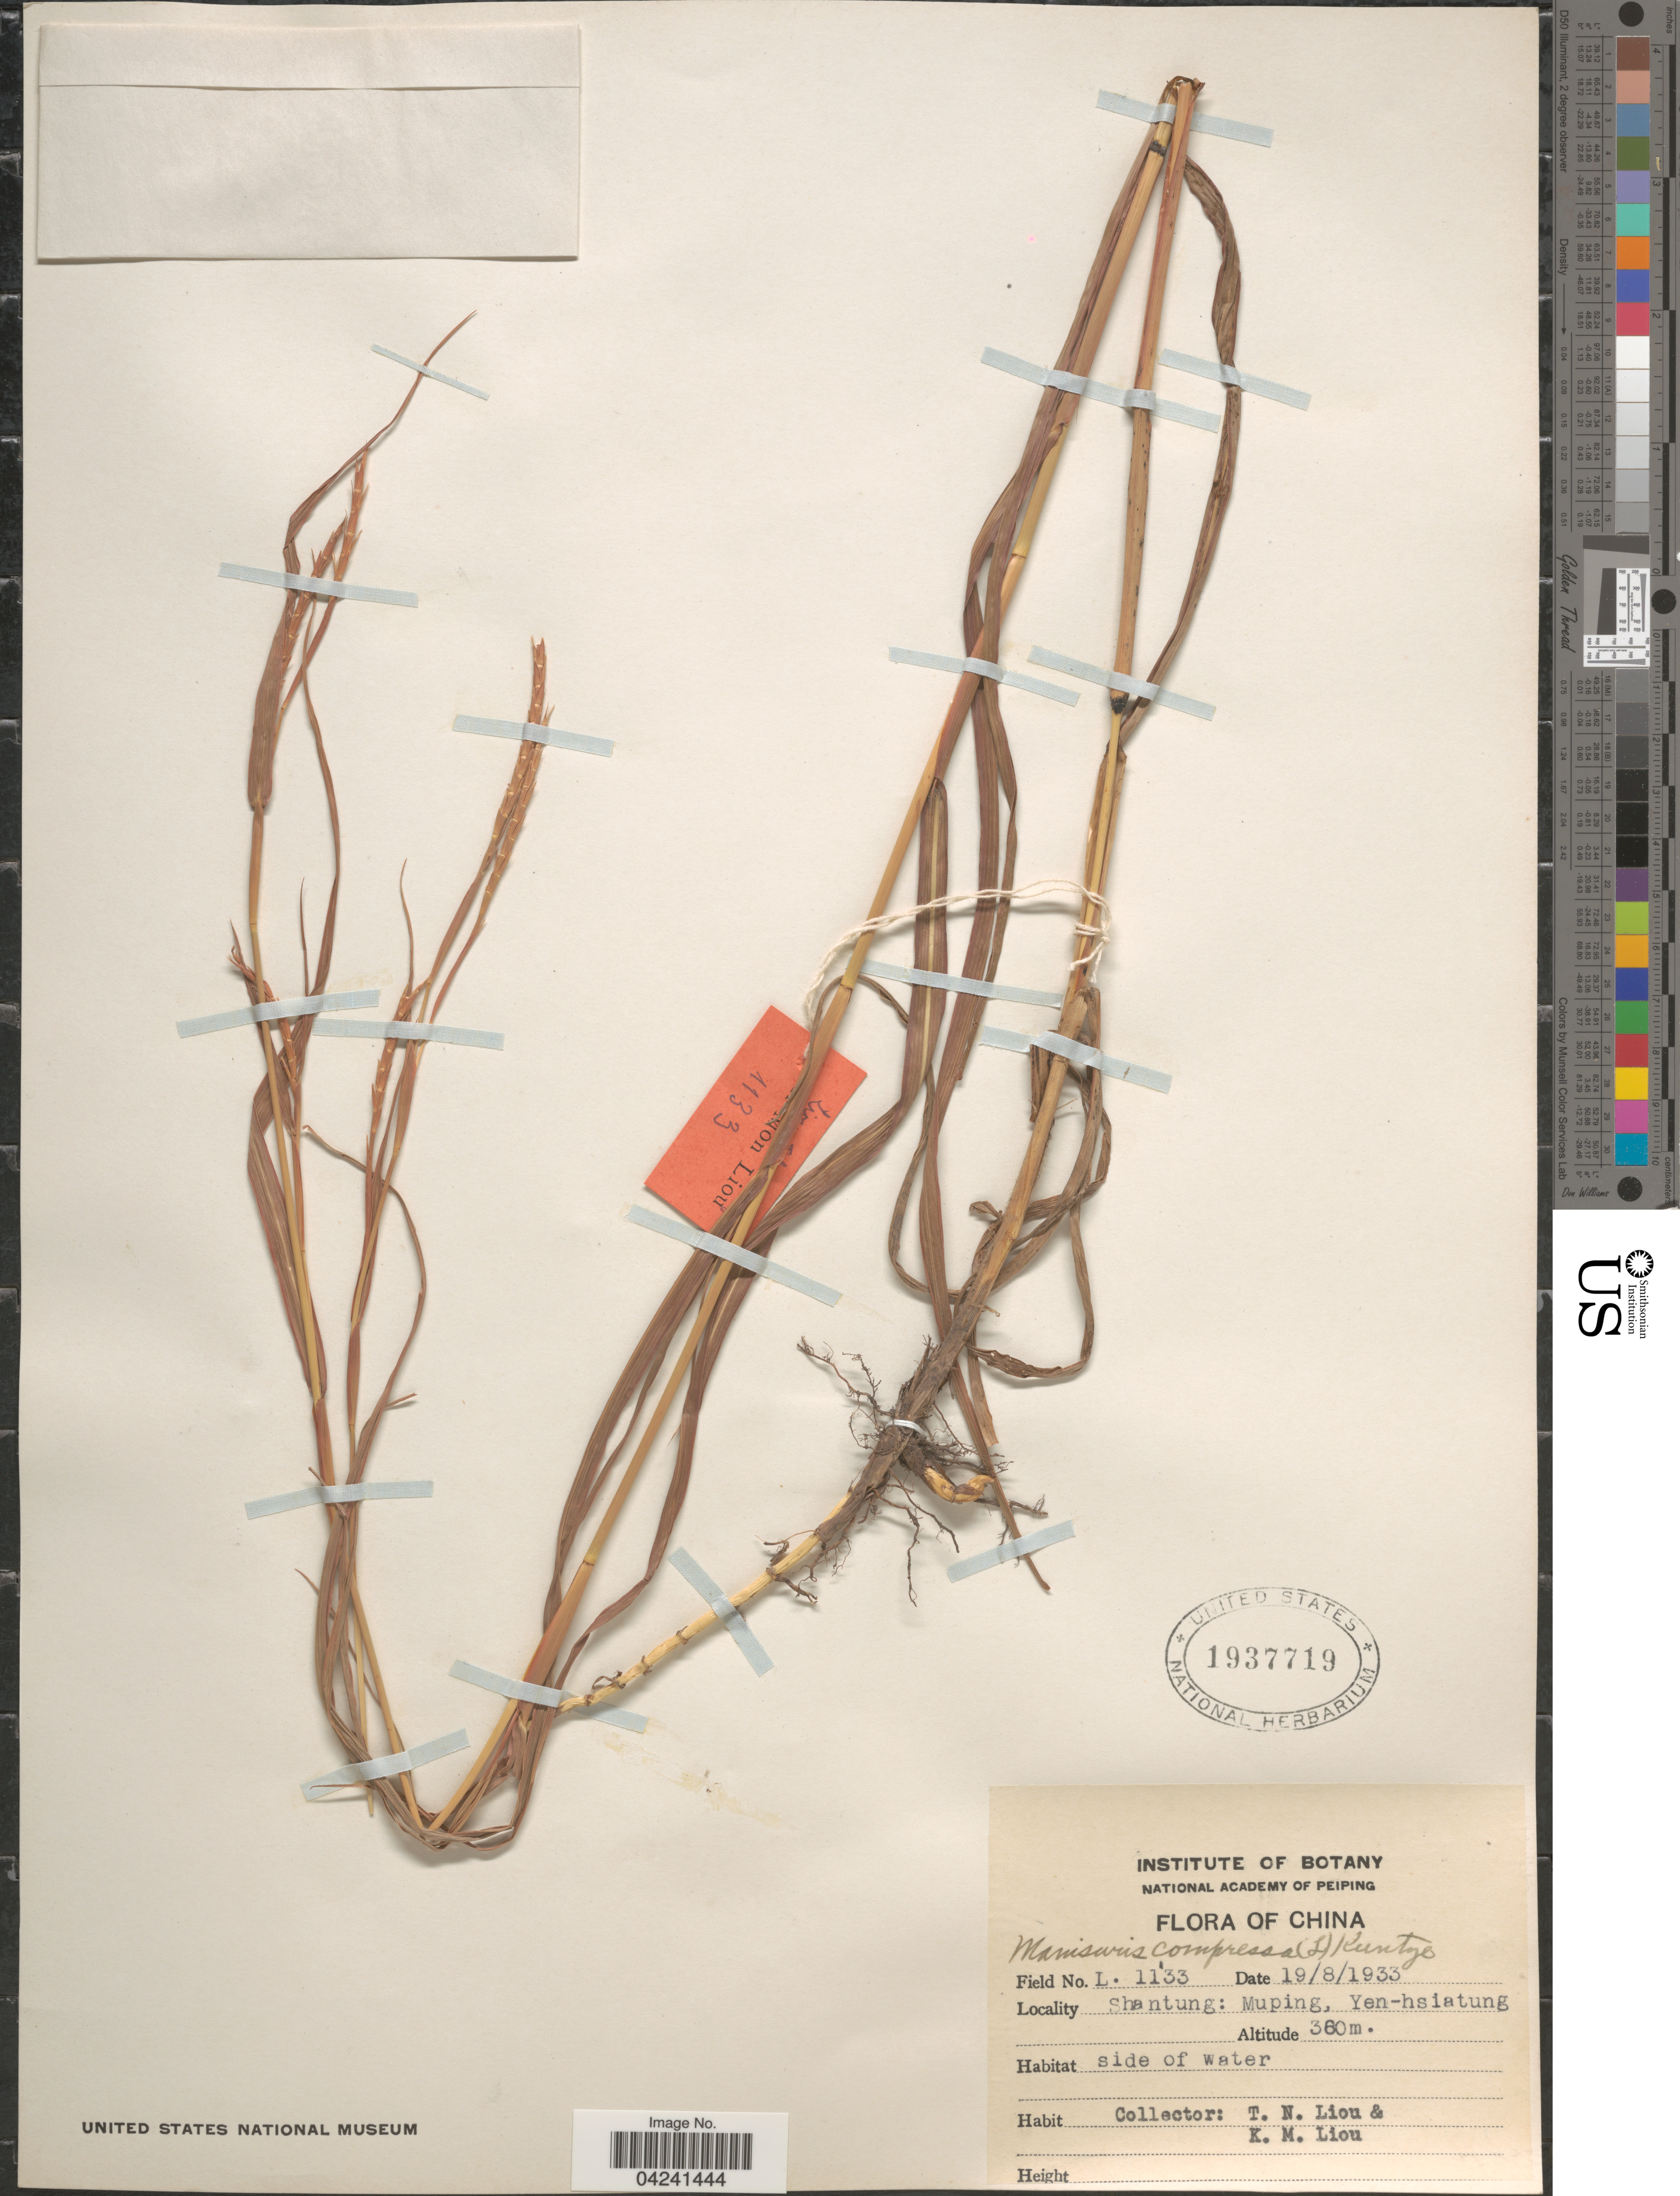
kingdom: Plantae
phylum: Tracheophyta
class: Liliopsida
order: Poales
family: Poaceae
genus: Hemarthria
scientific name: Hemarthria compressa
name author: (L.) R. Br.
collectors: T. N. Liou & K. M. Liou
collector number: L.1133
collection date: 1933-08-19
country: China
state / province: Shandong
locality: Shantung: Muping, Yen-hsiatung.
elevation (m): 360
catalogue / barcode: US 1937719